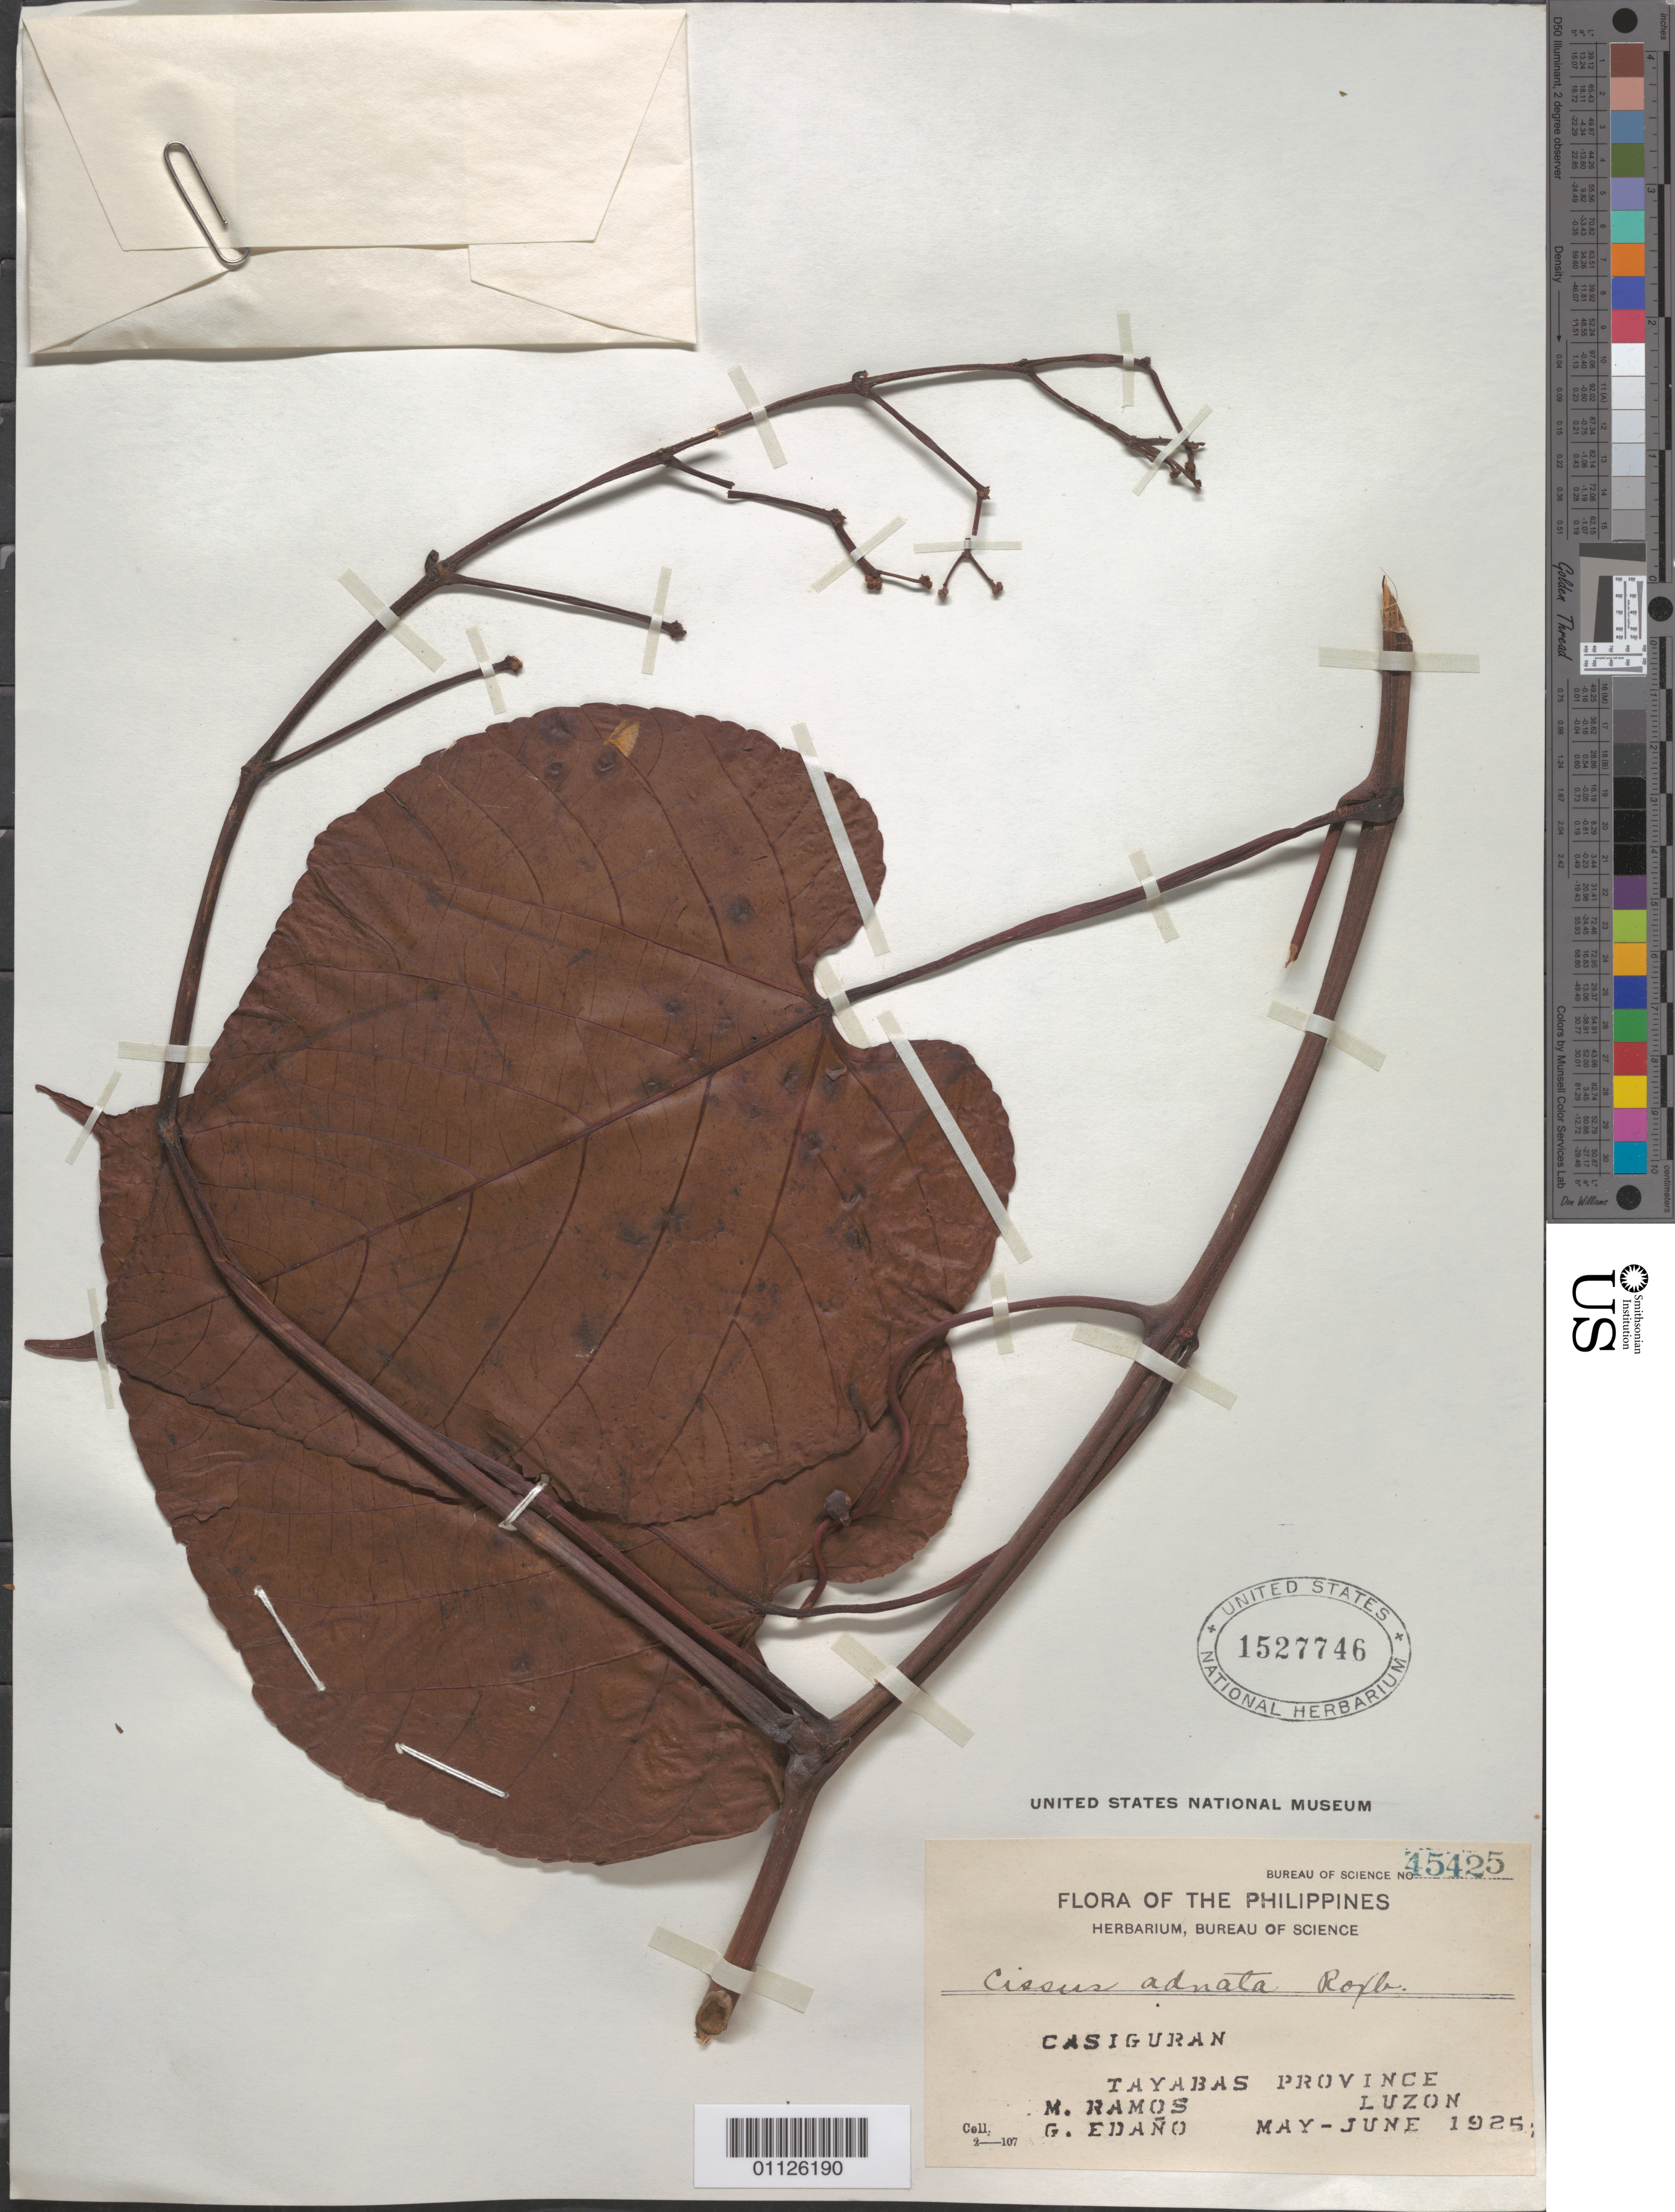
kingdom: Plantae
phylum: Tracheophyta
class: Magnoliopsida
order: Vitales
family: Vitaceae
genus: Cissus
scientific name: Cissus adnata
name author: Roxb.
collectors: M. Ramos & G. Edaño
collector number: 45425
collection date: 1925-05/1925-06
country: Philippines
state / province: Calabarzon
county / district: Quezon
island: Luzon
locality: Casiguran, Luzon. Tayabas.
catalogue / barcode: US 1527746